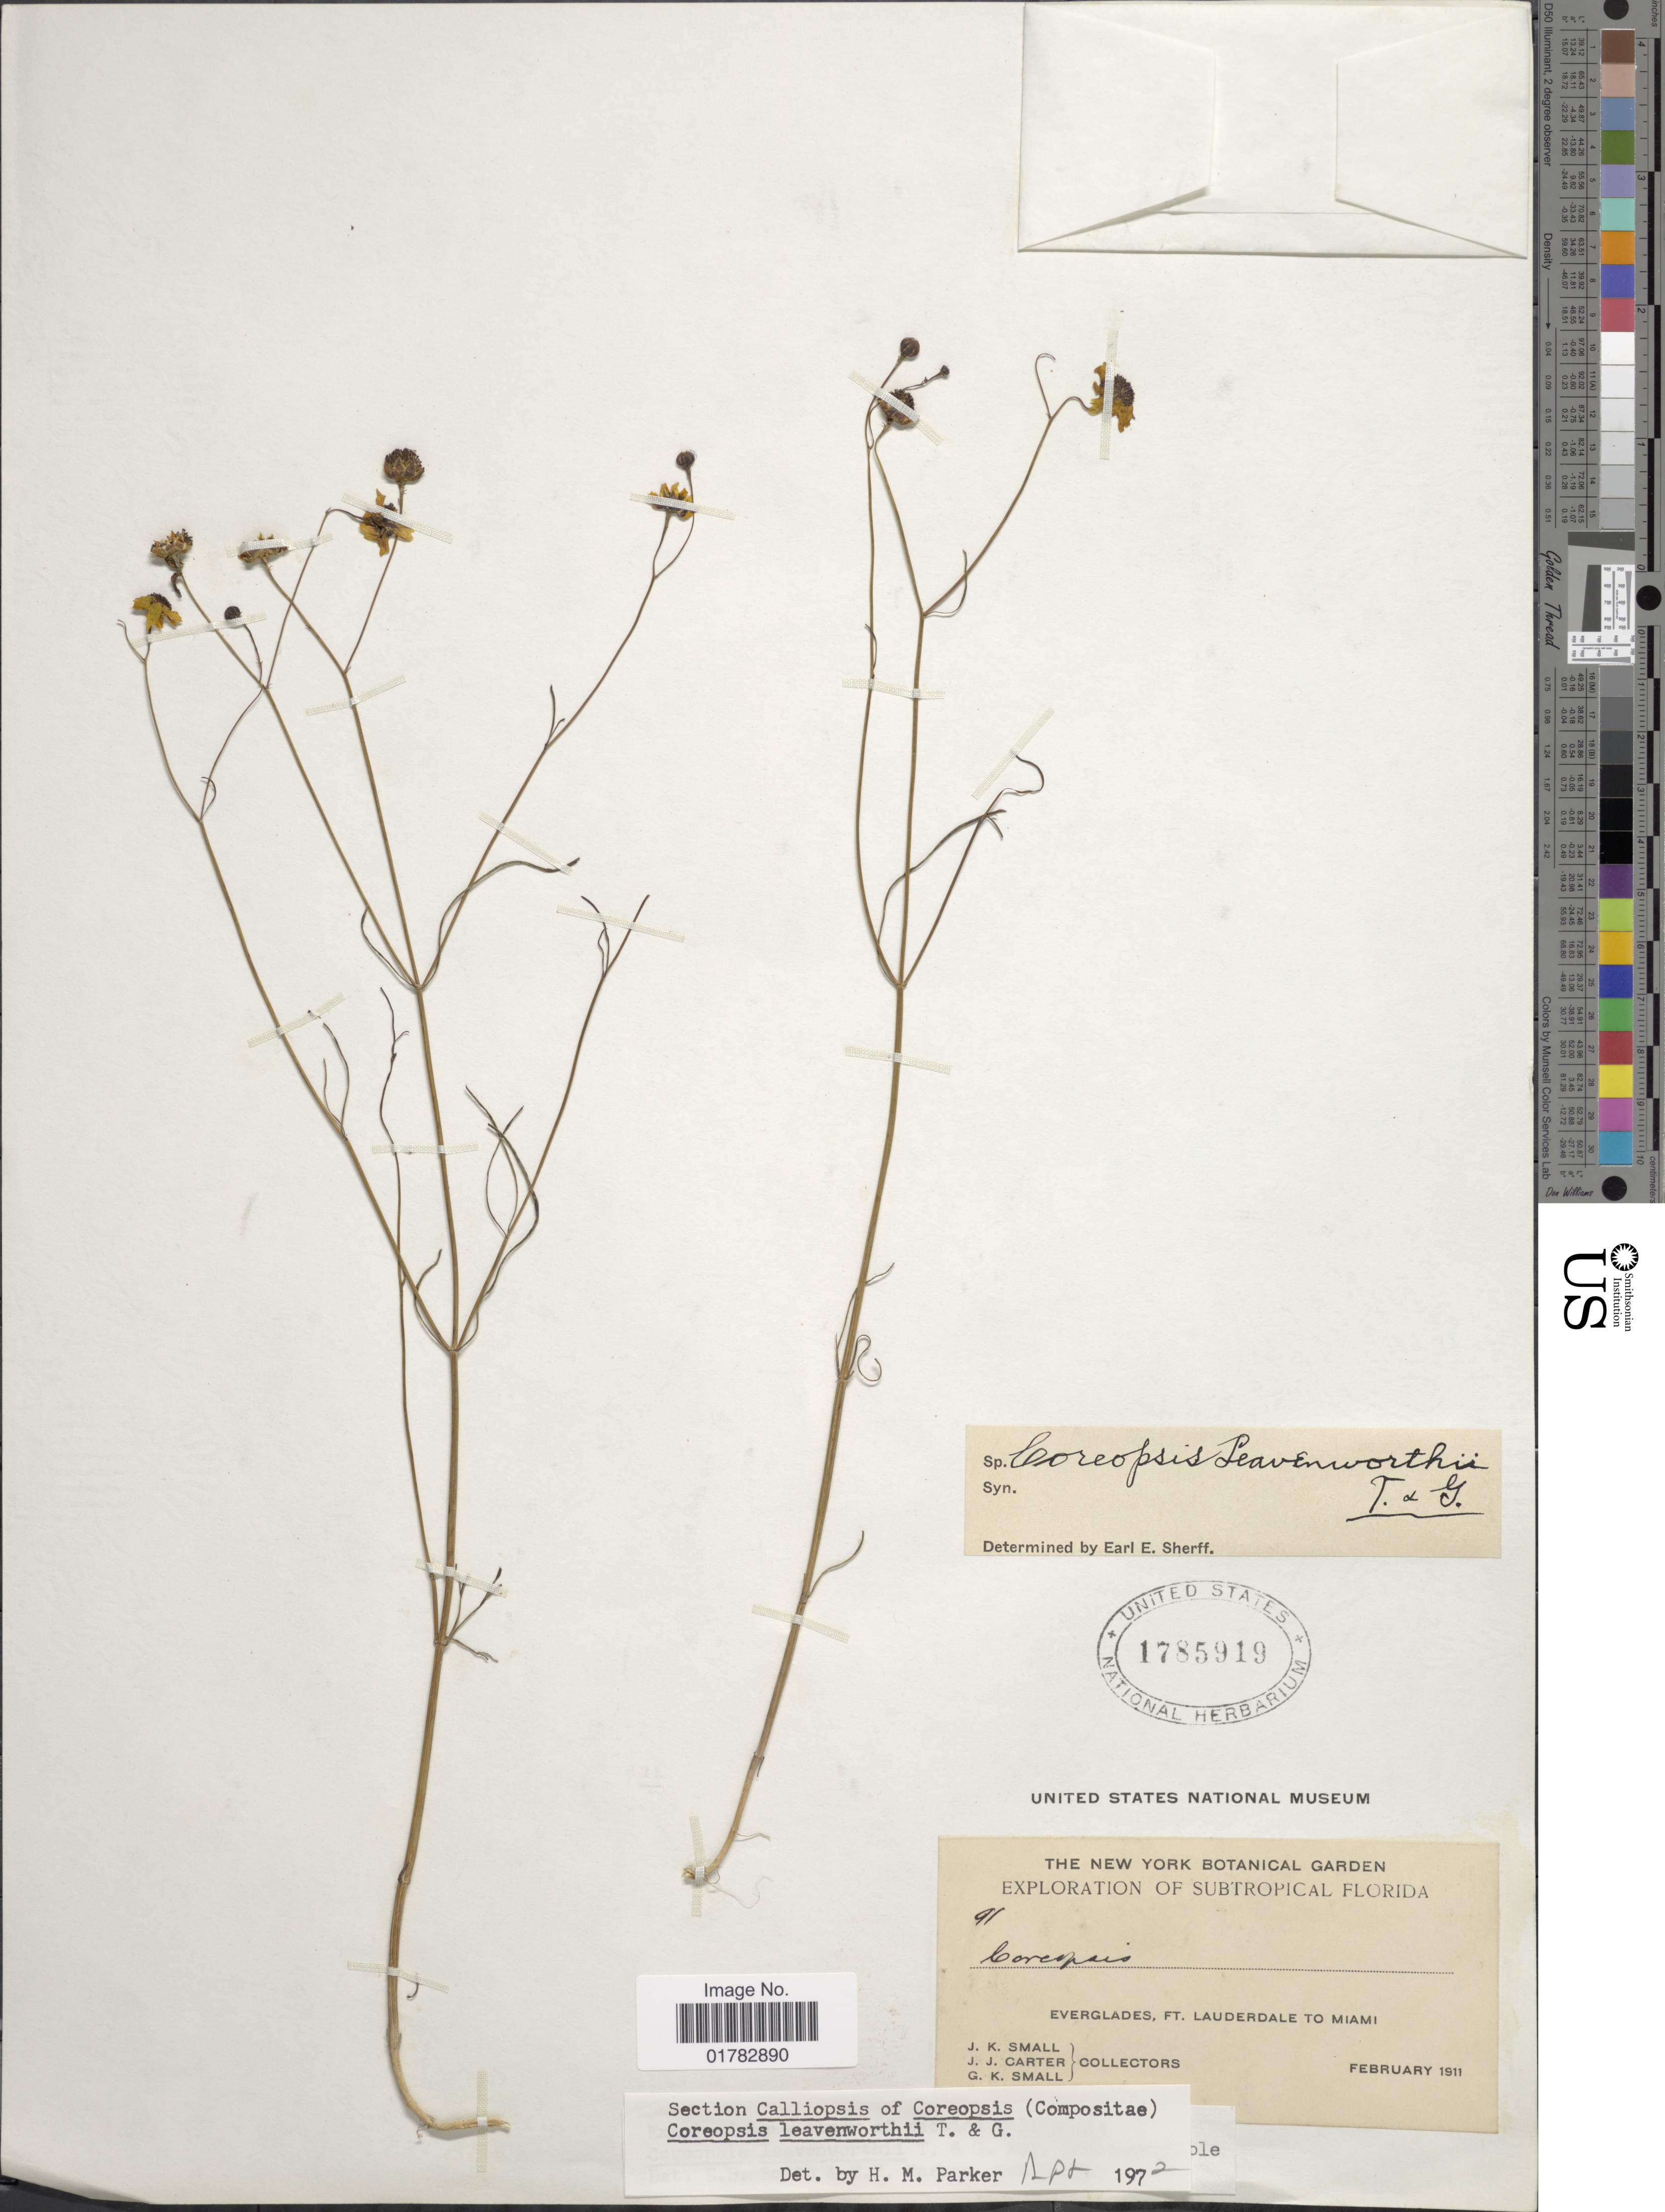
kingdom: Plantae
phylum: Tracheophyta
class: Magnoliopsida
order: Asterales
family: Asteraceae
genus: Coreopsis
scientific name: Coreopsis leavenworthii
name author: Torr. & A. Gray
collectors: J. K. Small, J. Carter & G. K. Small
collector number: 91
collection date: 1911-02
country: United States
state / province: Florida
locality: Subtropical Florida, Everglades, Ft. Lauderdale to Miami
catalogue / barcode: US 1785919